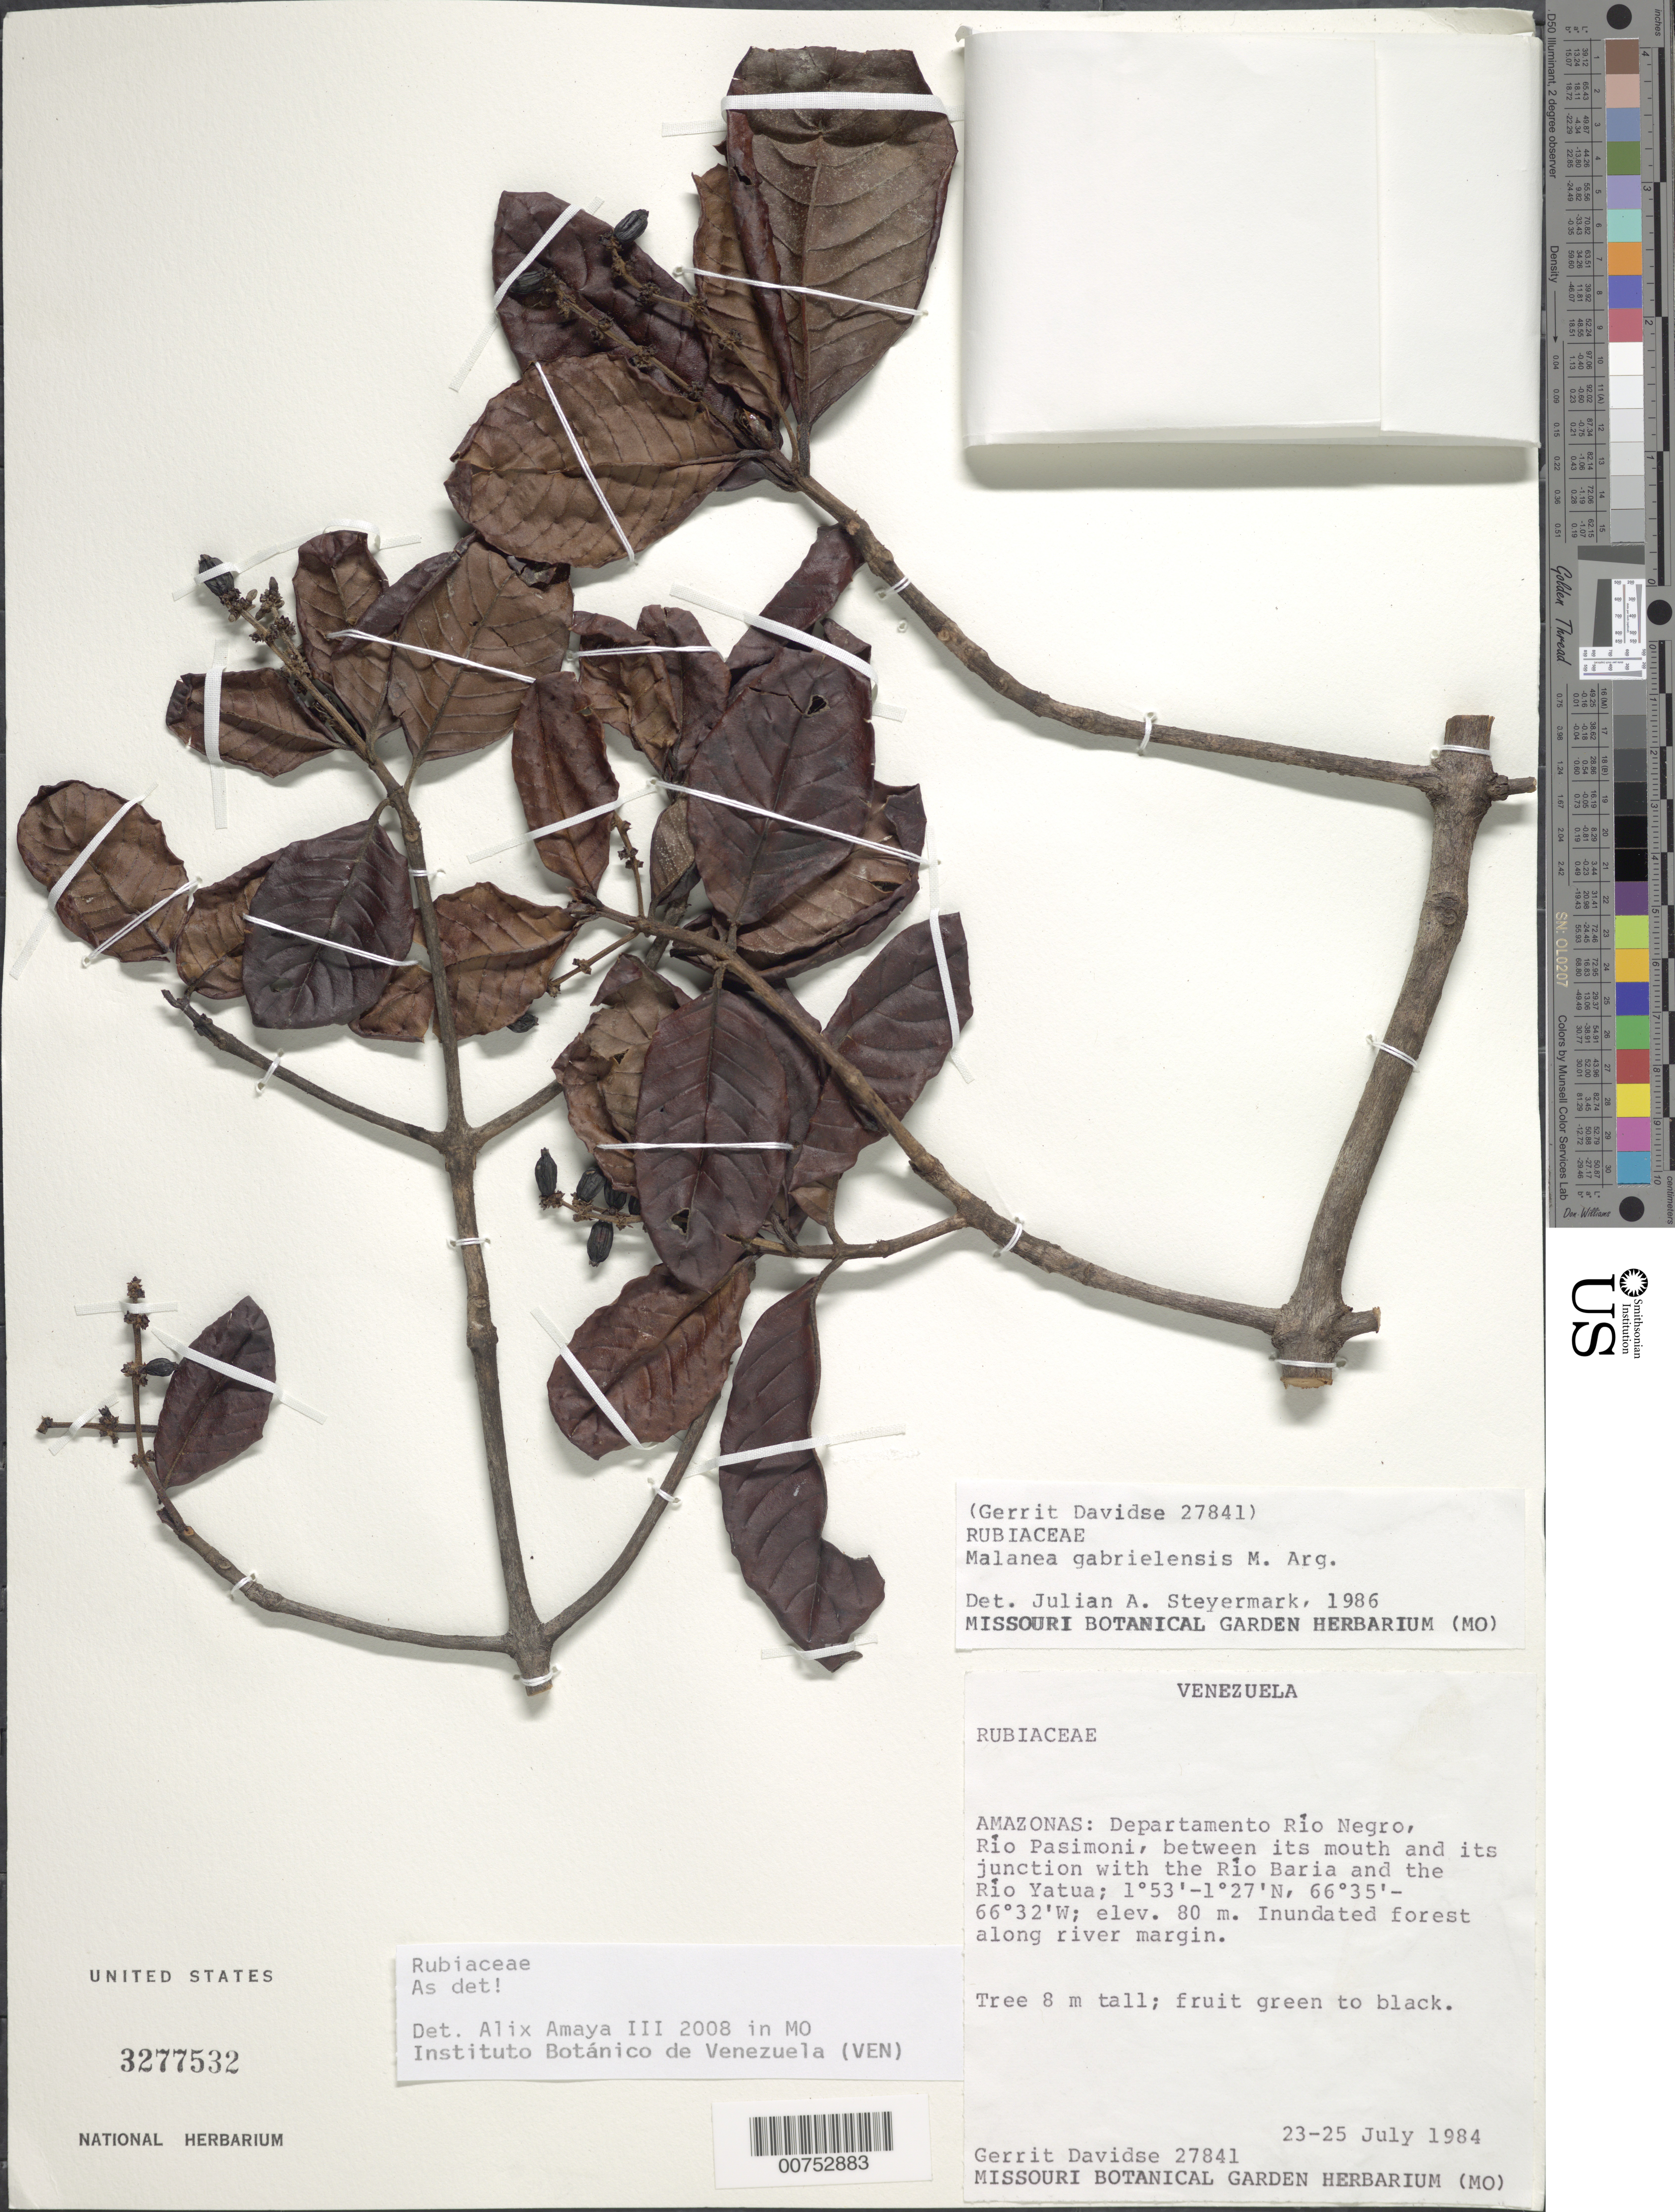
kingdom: Plantae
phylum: Tracheophyta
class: Magnoliopsida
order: Gentianales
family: Rubiaceae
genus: Malanea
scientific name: Malanea gabrielensis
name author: Müll. Arg.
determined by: Steyermark, Julian A., (VEN)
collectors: G. Davidse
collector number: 27841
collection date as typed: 23-Jul-84 to 25-Jul-84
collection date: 1984-07-23/1984-07-25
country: Venezuela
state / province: Amazonas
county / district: Río Negro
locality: Río Pasimoni between mouth and junction with Río Baria and Río Yatua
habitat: Inundated forest along river margin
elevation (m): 80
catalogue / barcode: US 3277532